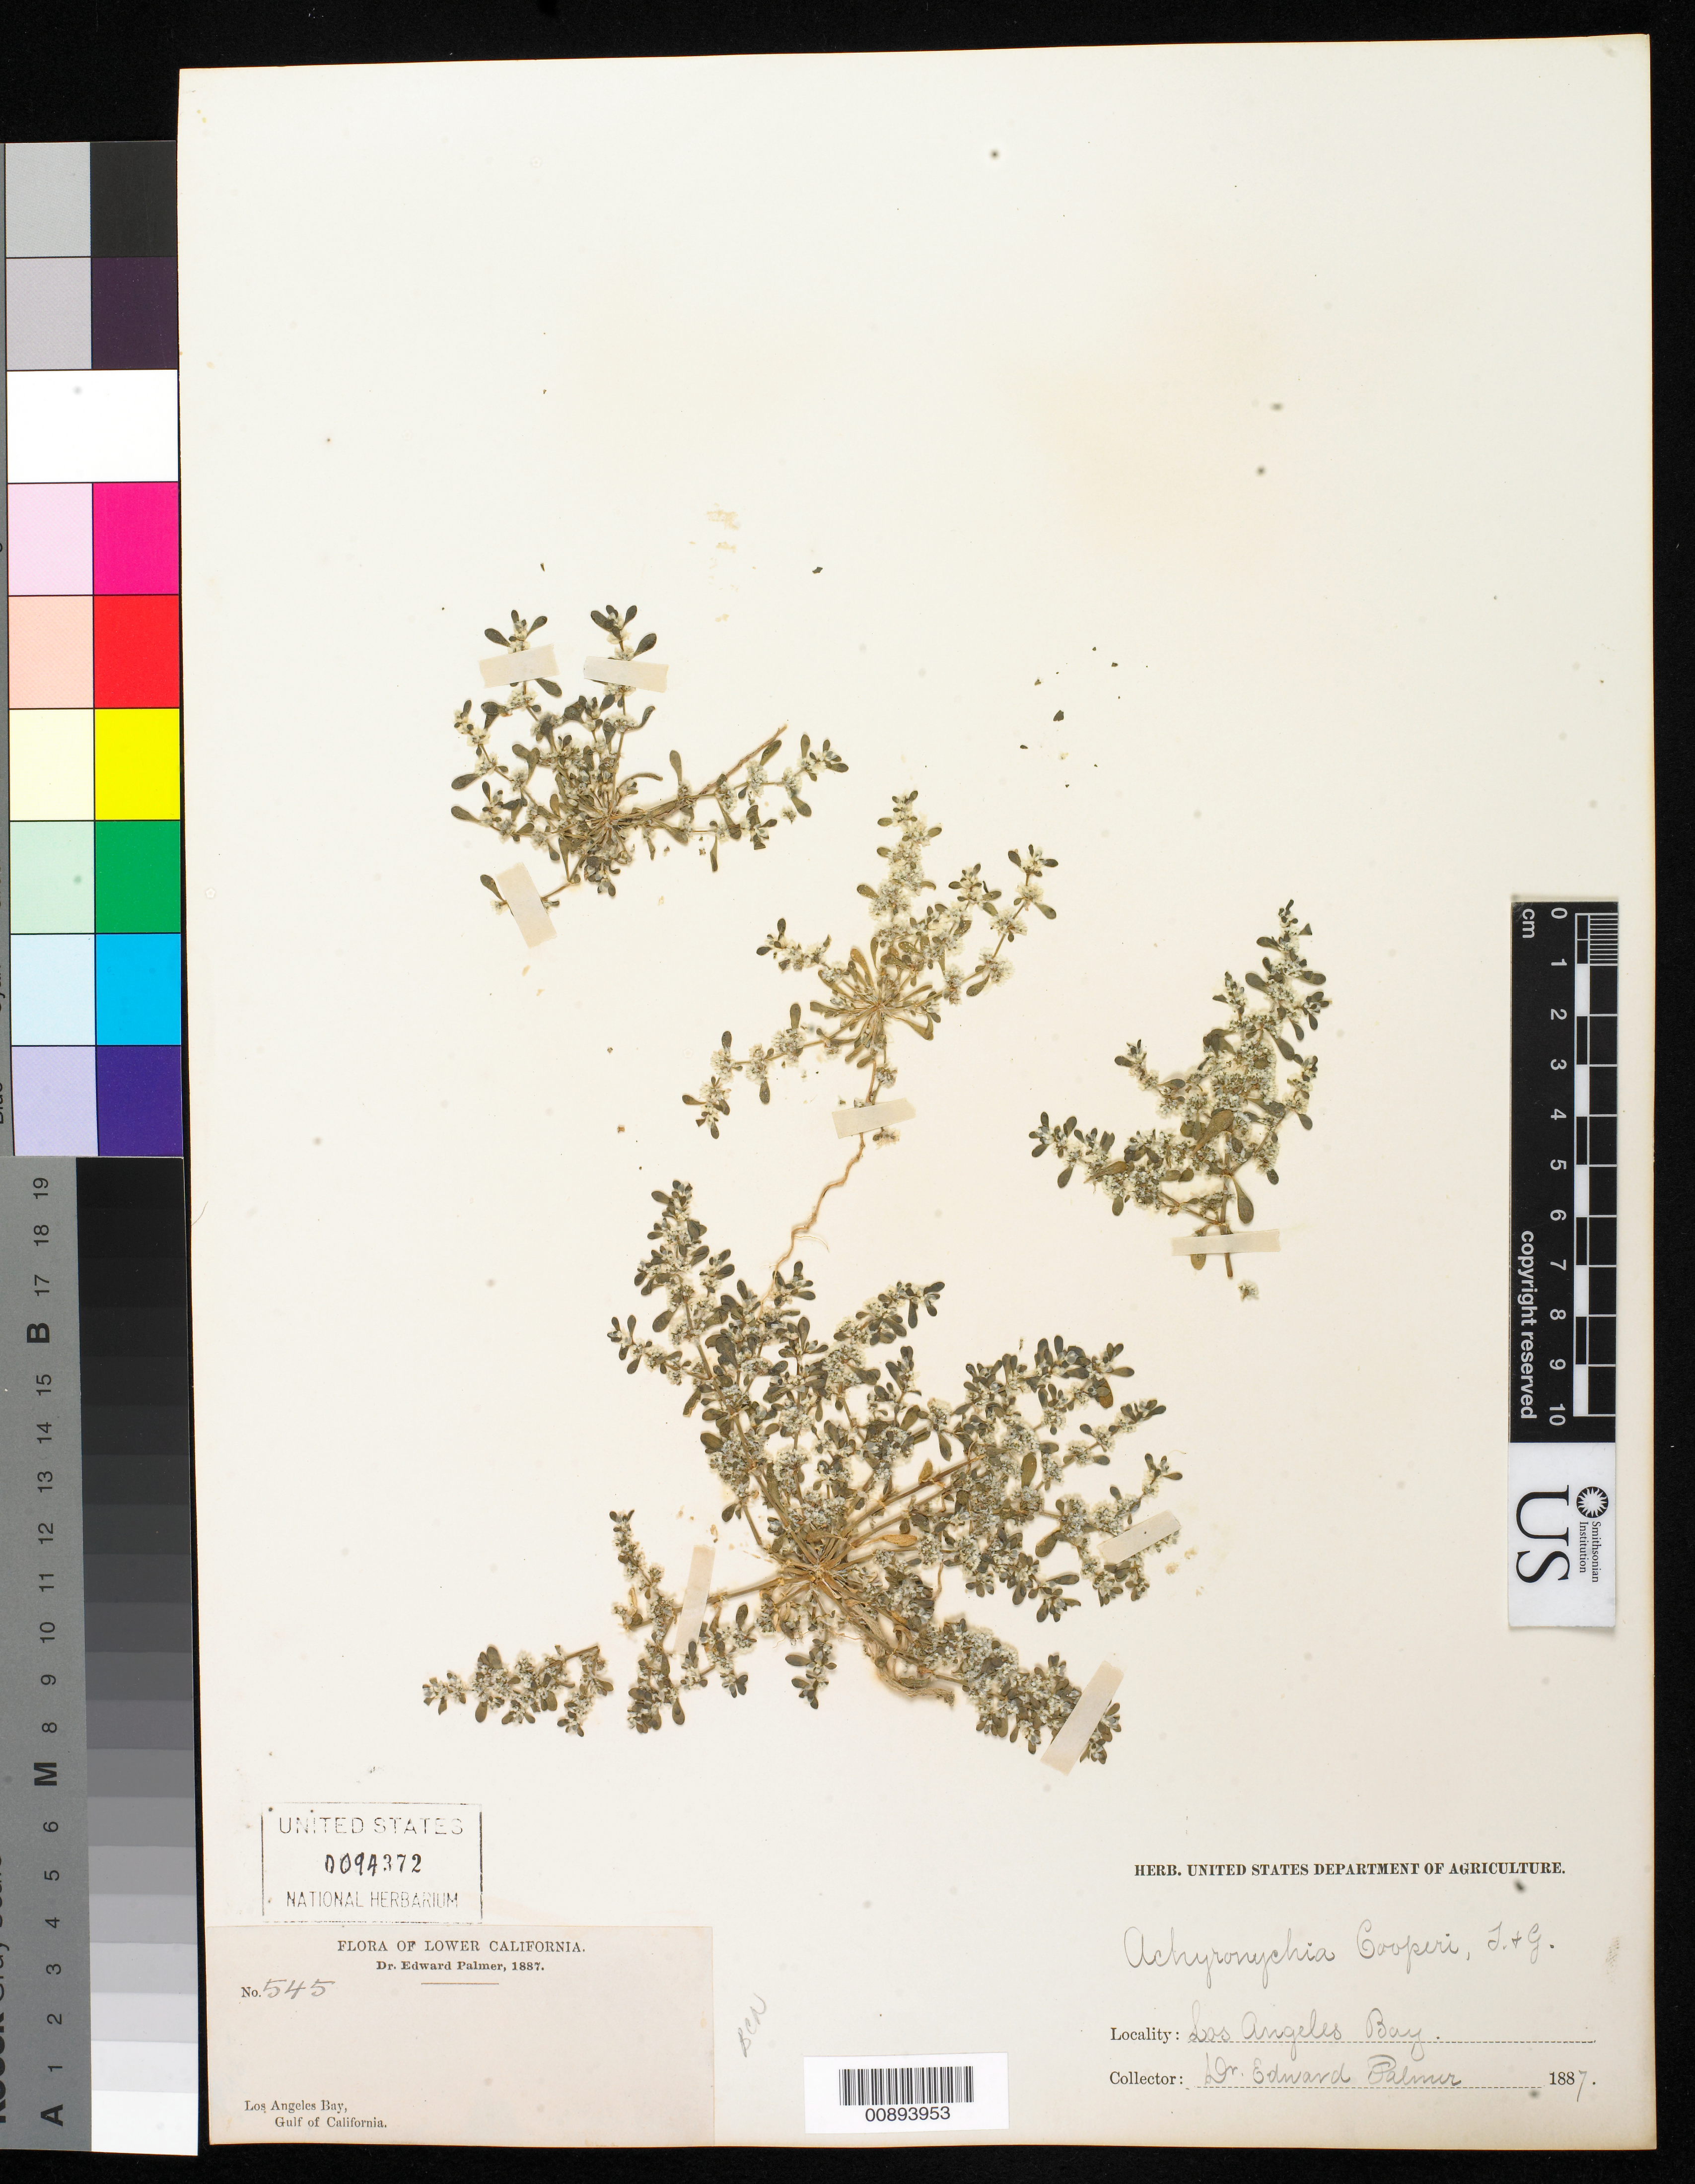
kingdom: Plantae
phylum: Tracheophyta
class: Magnoliopsida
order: Caryophyllales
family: Caryophyllaceae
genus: Achyronychia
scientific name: Achyronychia cooperi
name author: A. Gray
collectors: E. Palmer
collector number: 545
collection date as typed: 1887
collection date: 1887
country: Mexico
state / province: Baja California Norte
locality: Los Angeles Bay, Baja California. Gulf of California.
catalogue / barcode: US 94372